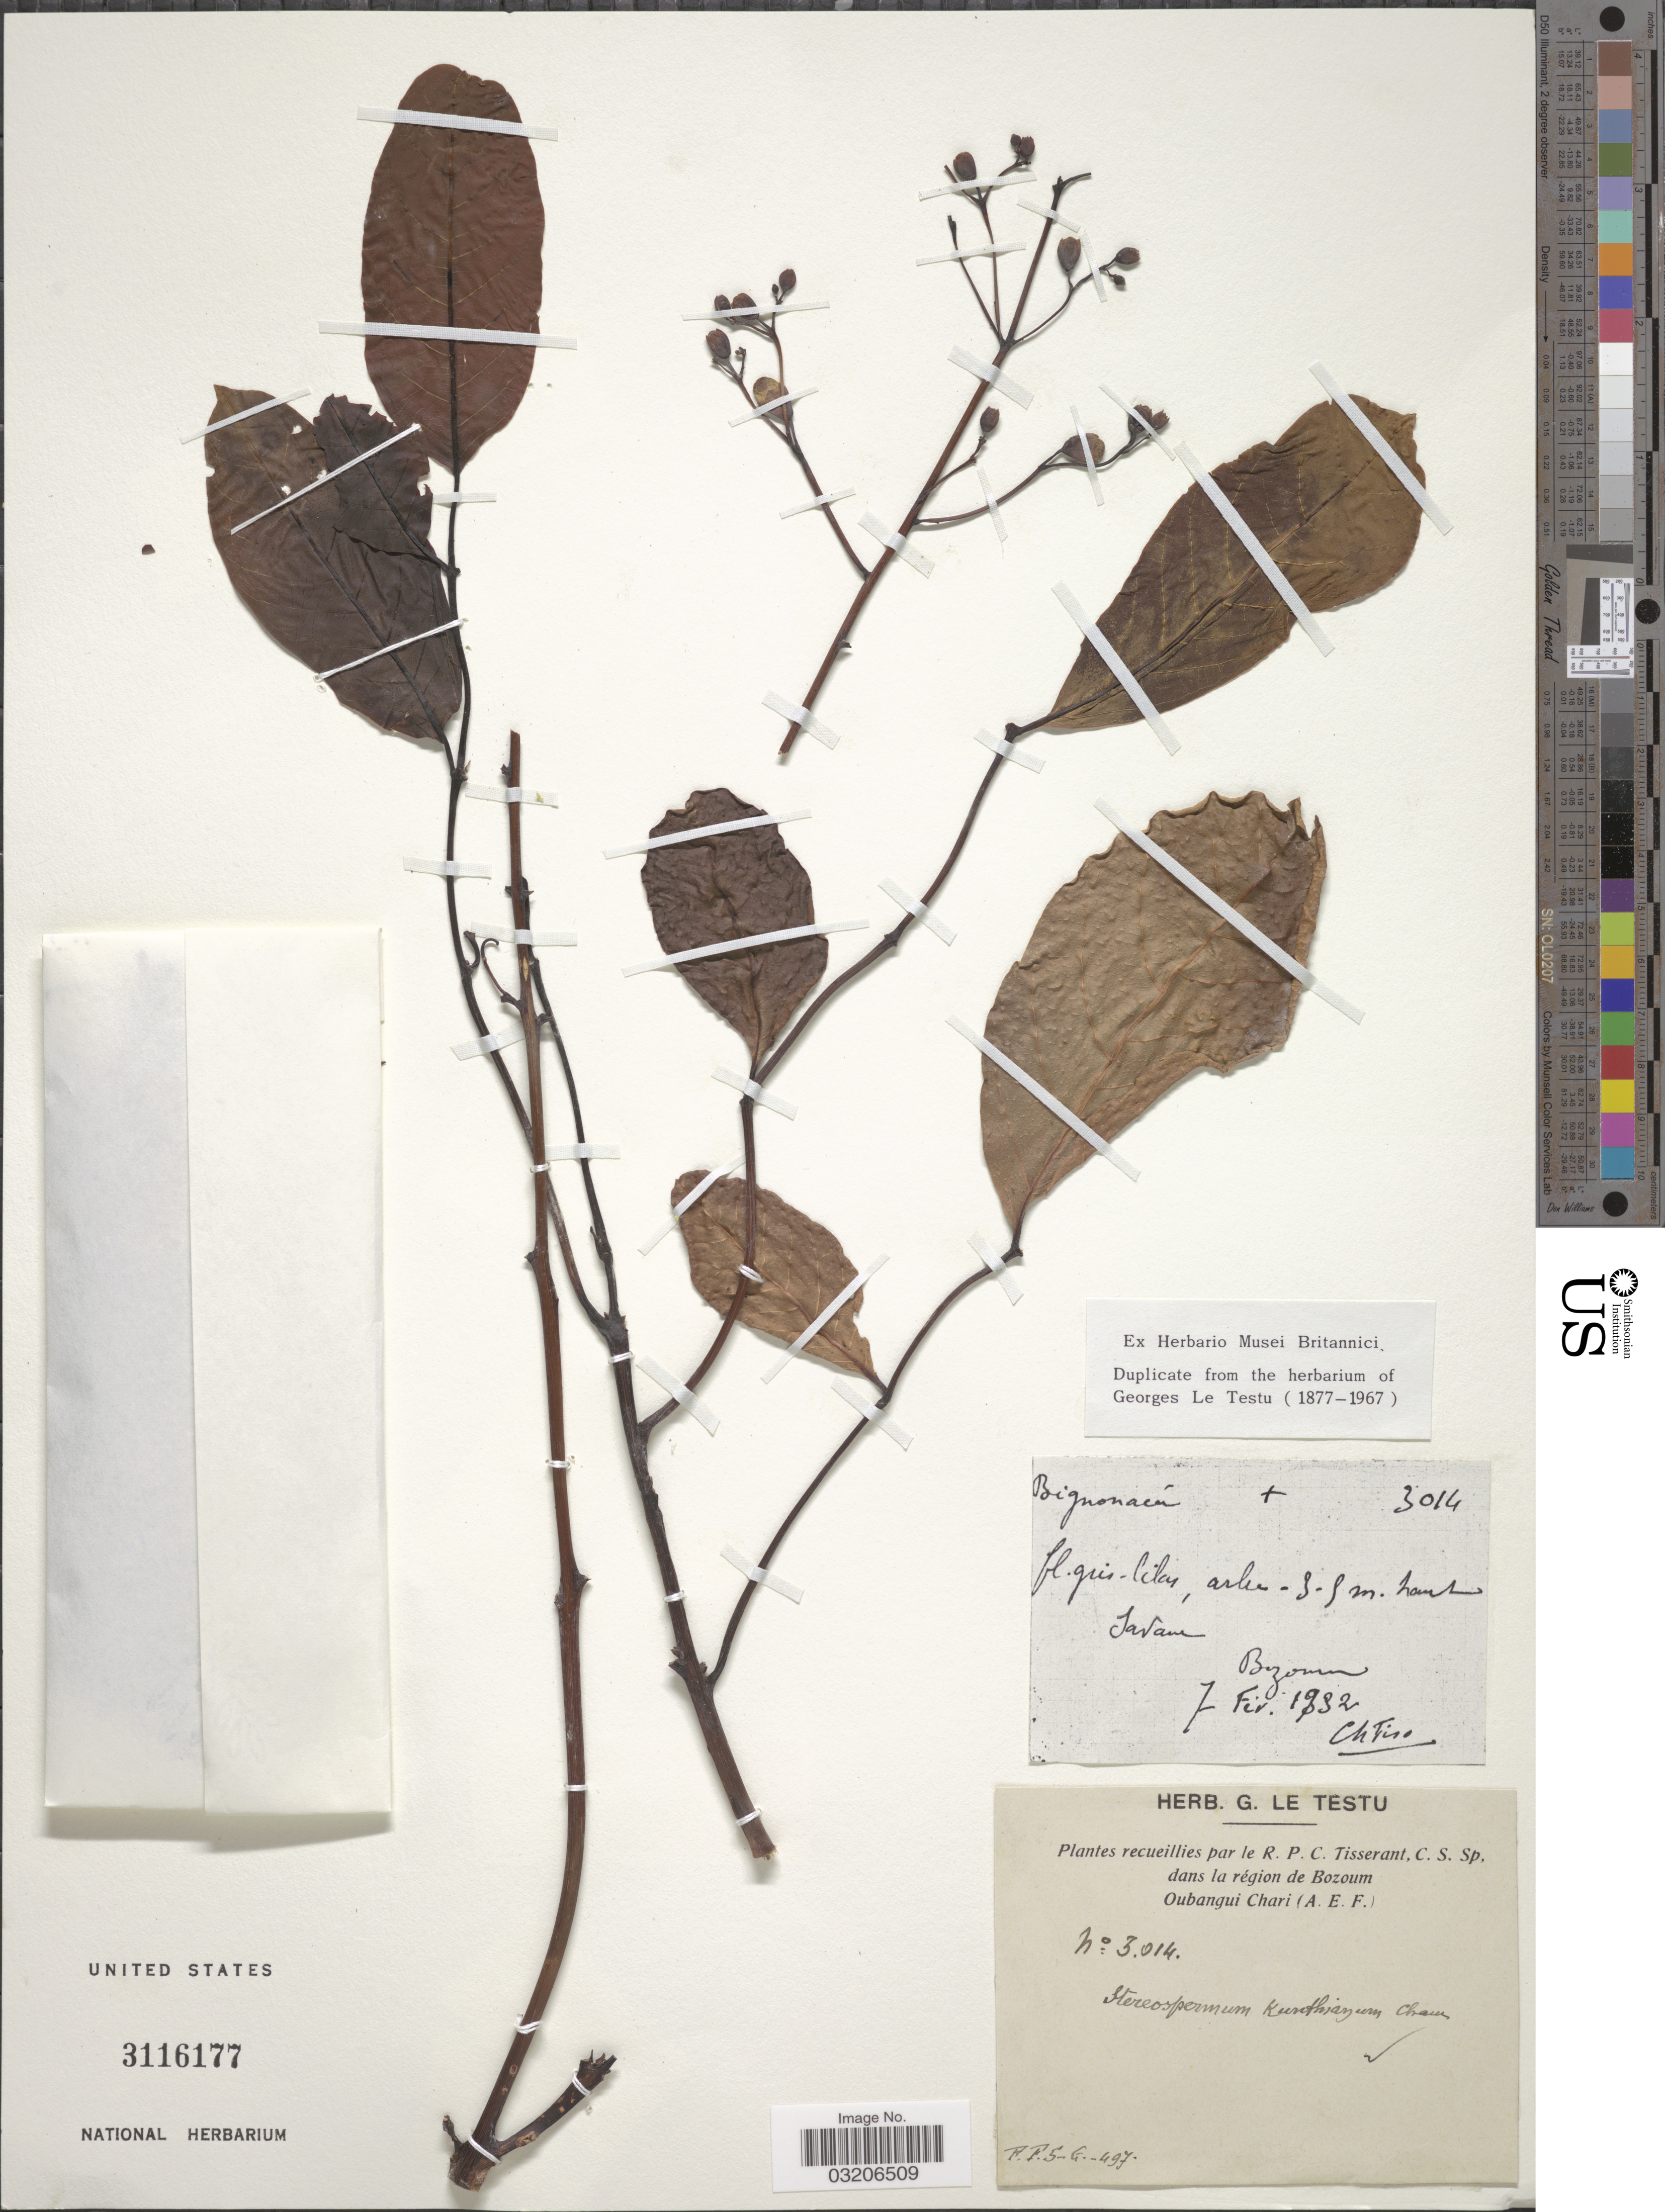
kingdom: Plantae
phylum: Tracheophyta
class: Magnoliopsida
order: Lamiales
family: Bignoniaceae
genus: Stereospermum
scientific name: Stereospermum kunthianum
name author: Cham.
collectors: C. Tisserant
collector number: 3014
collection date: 1932-02-07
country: Central African Republic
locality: Dans la région de Bozoum. Oubangui Chari (A. E. F.)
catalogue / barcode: US 3116177